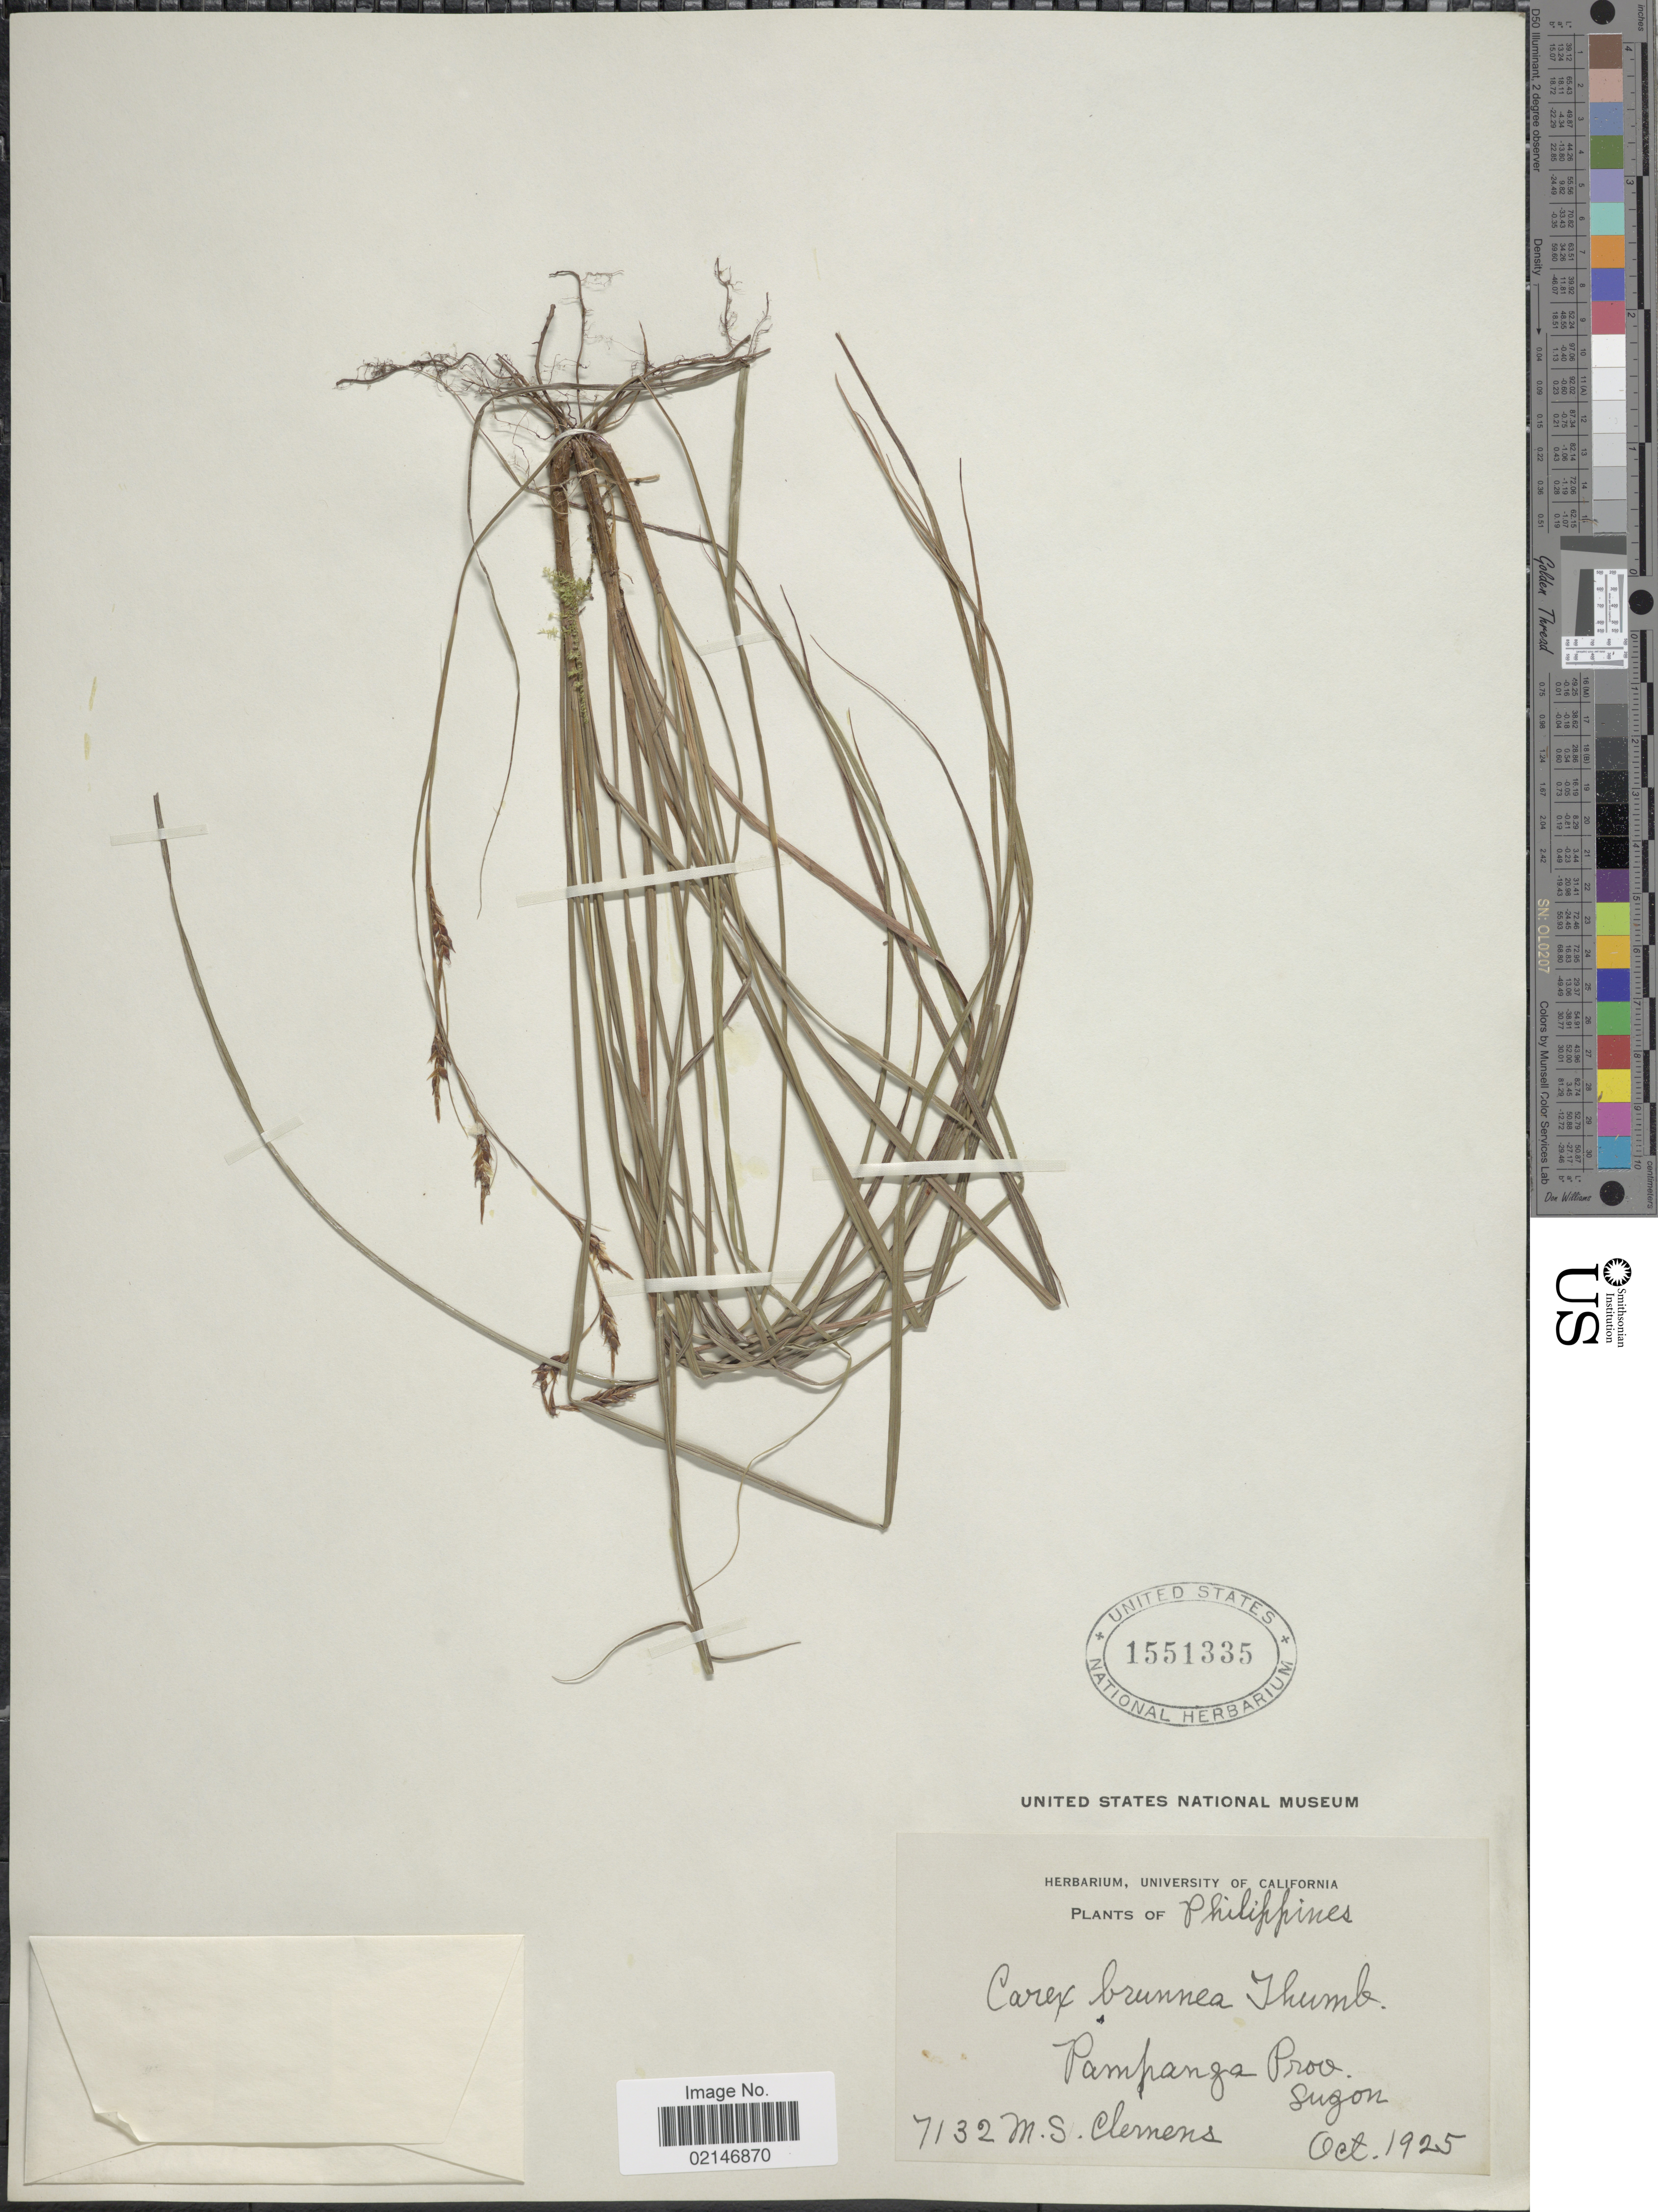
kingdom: Plantae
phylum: Tracheophyta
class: Liliopsida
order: Poales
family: Cyperaceae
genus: Carex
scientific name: Carex brunnea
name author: Thunb.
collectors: M. S. Clemens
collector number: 7132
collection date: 1925-10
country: Philippines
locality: Pampanga Prov. Luzon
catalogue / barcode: US 1551335